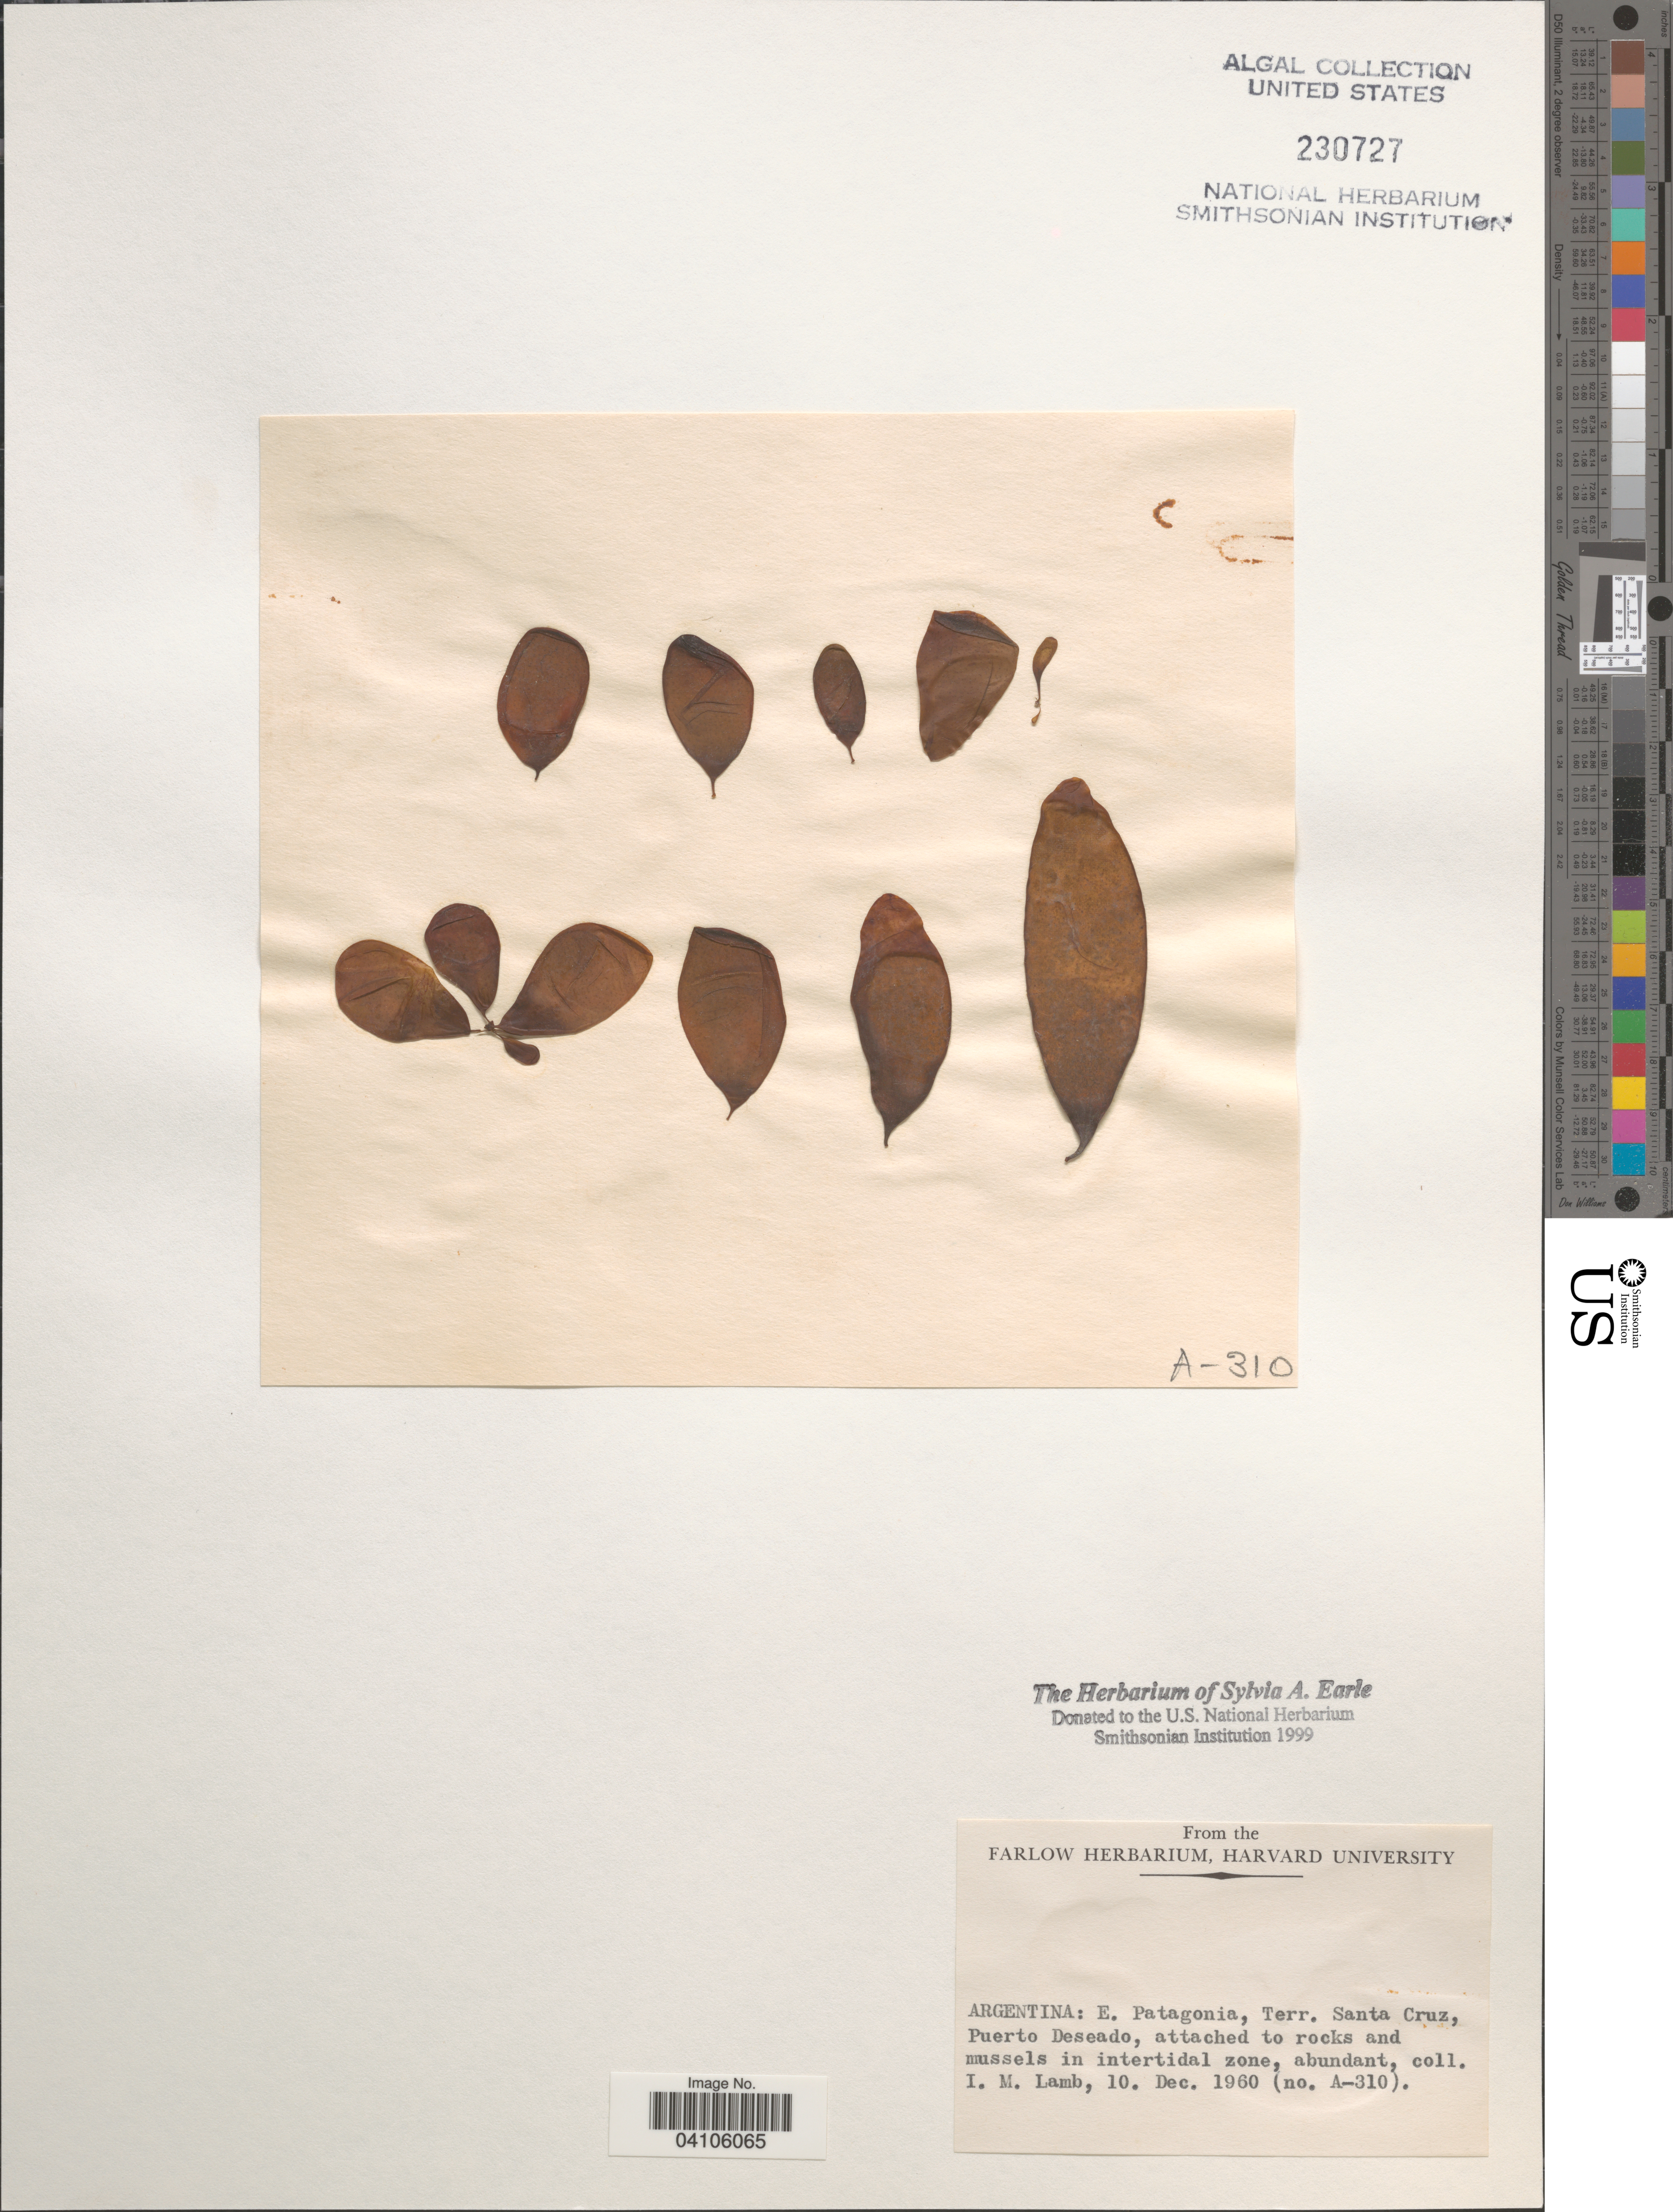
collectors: I. M. Lamb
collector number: A-310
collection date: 1960-12-10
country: Argentina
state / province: Santa Cruz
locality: E. Patagonia, Terr. Santa Cruz, Puerto Deseado.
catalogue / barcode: US 230727